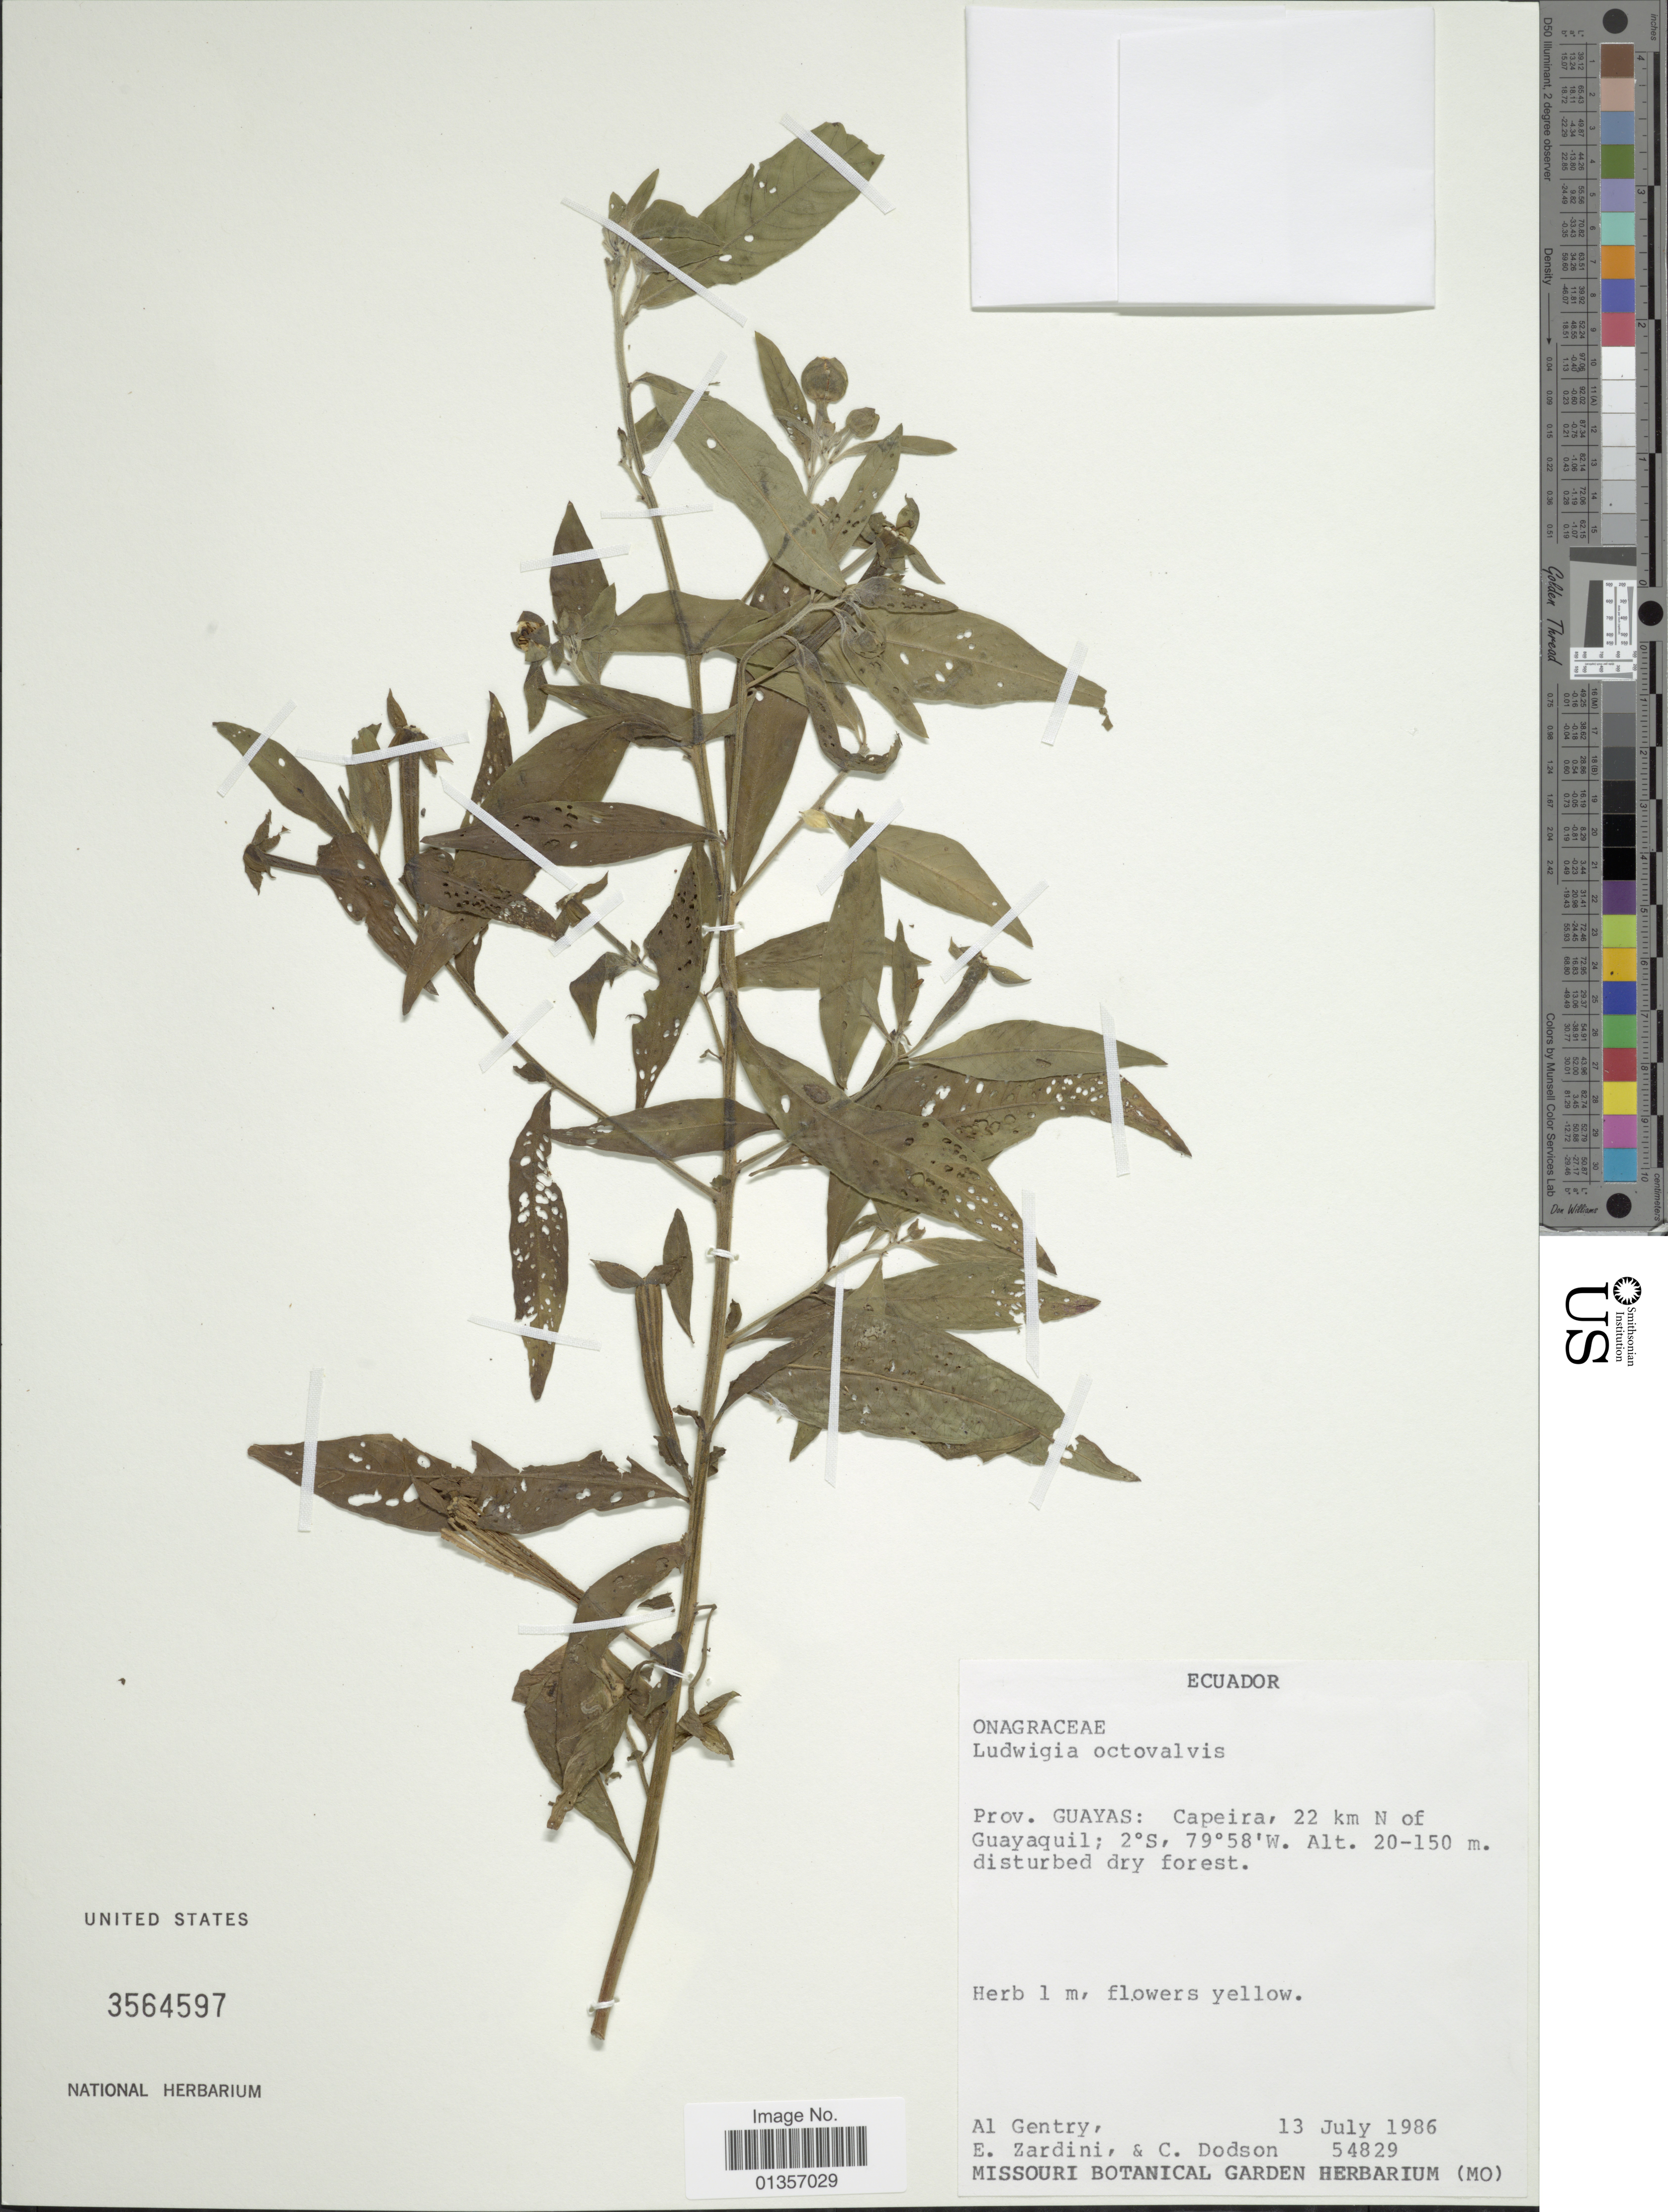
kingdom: Plantae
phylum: Tracheophyta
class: Magnoliopsida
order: Myrtales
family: Onagraceae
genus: Ludwigia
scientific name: Ludwigia octovalvis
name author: (Jacq.) P.H. Raven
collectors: A. H. Gentry, E. M. Zardini & C. Dodson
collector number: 54829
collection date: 1986-07-13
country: Ecuador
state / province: Guayas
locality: Capeira, 22 km N of Guayaquil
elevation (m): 20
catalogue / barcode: US 3564597